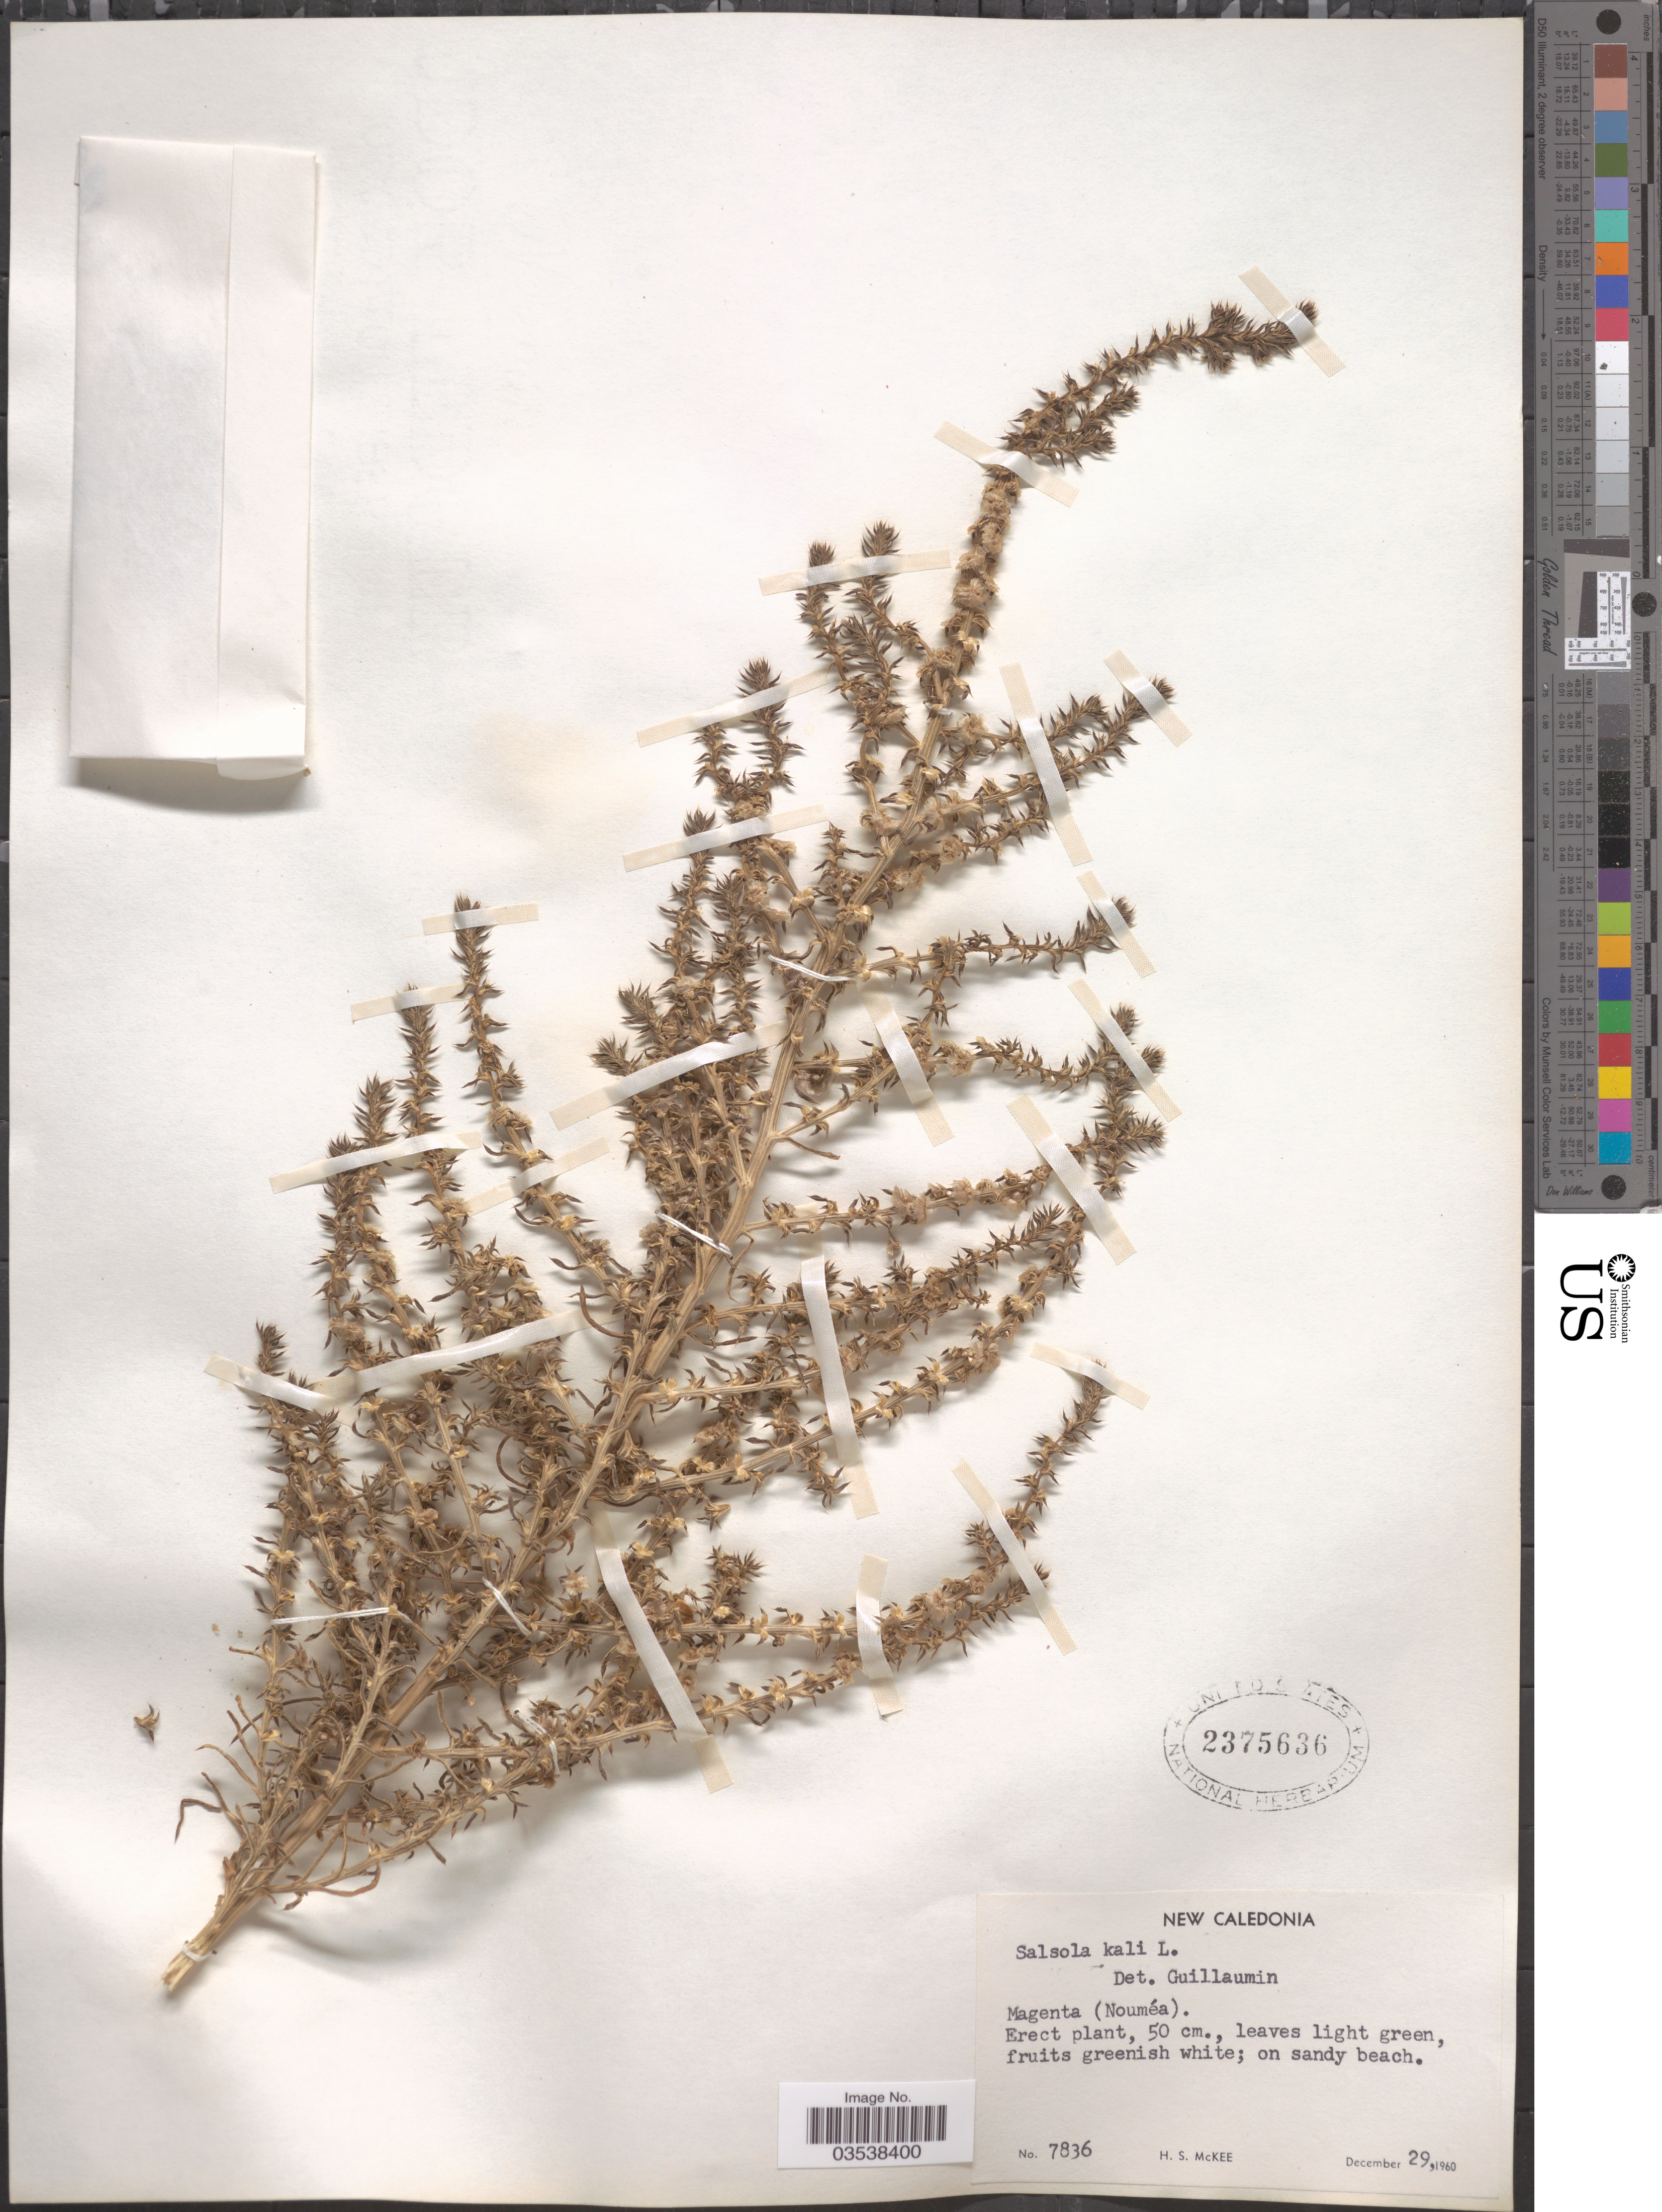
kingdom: Plantae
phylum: Tracheophyta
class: Magnoliopsida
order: Caryophyllales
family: Amaranthaceae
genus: Salsola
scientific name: Salsola kali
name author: L.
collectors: H. S. McKee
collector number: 7836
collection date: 1960-12-29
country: New Caledonia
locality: Magenta (Nouméa).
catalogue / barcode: US 2375636